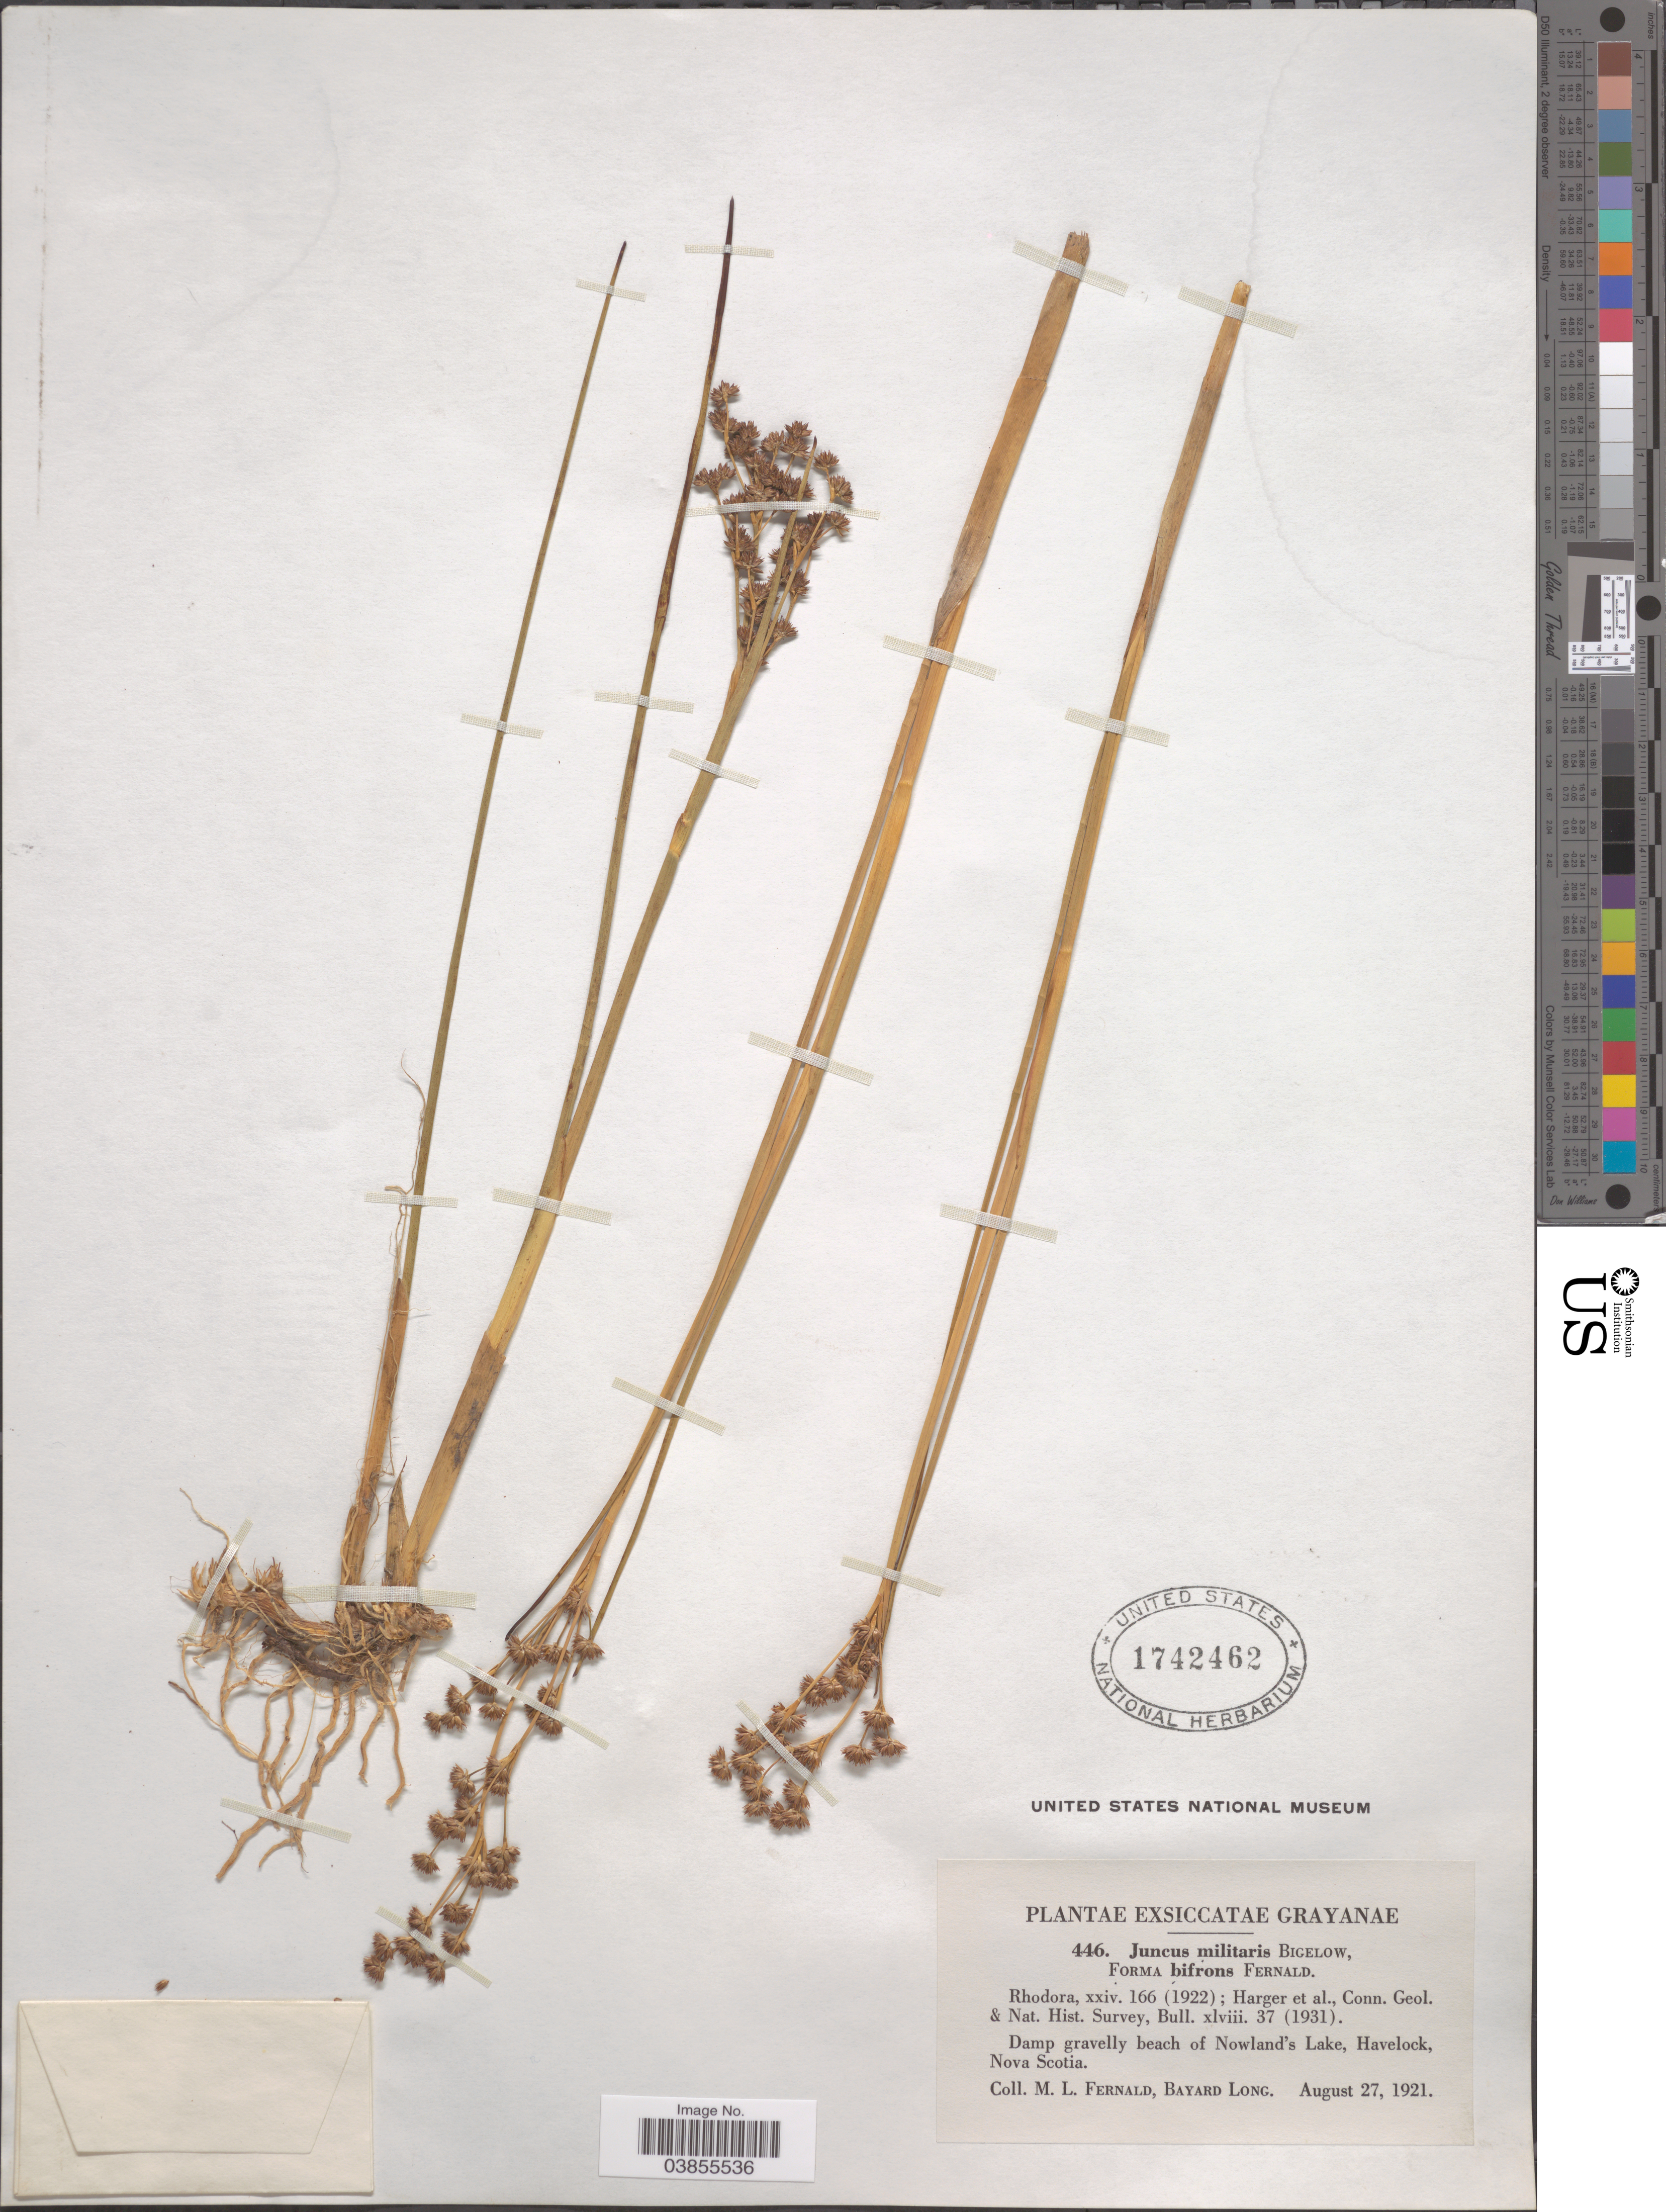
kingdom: Plantae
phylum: Tracheophyta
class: Liliopsida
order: Poales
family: Juncaceae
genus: Juncus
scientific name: Juncus militaris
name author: Bigelow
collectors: M. L. Fernald & B. Long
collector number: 446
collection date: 1921-08-27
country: Canada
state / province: Nova Scotia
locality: Beach of Nowland's Lake, Havelock.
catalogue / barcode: US 1742462